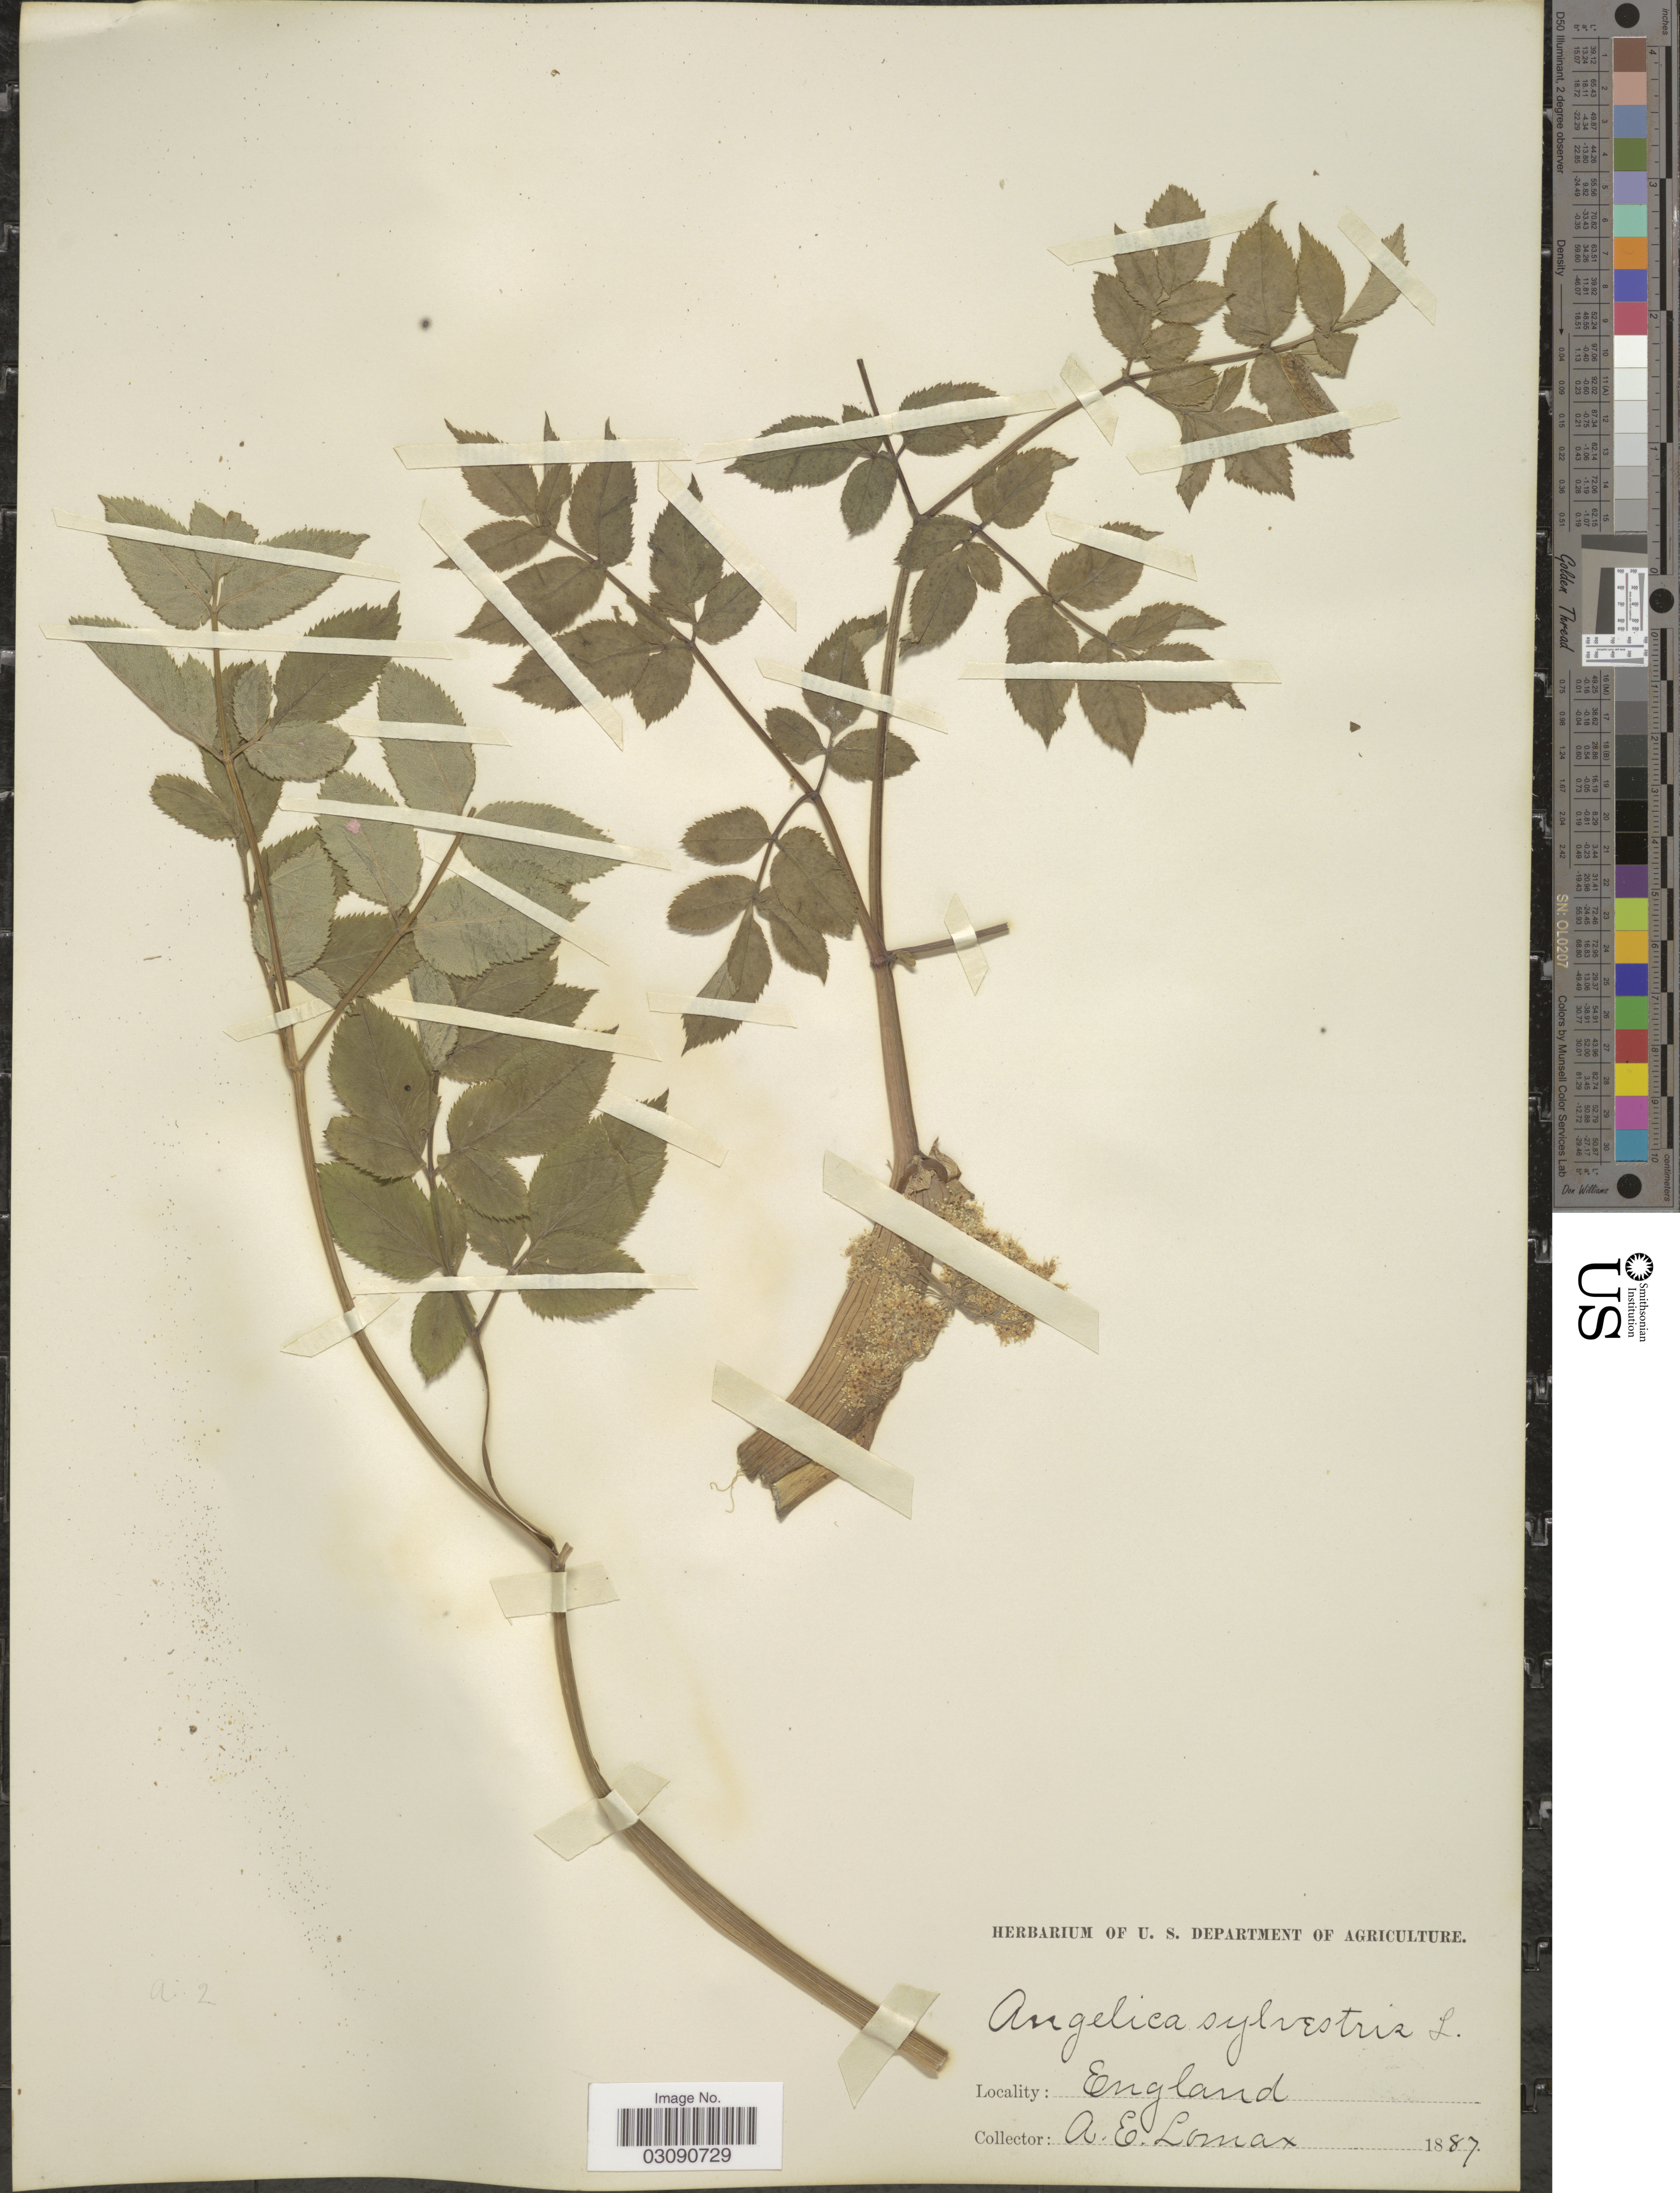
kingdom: Plantae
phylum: Tracheophyta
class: Magnoliopsida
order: Apiales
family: Apiaceae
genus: Angelica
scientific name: Angelica sylvestris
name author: L.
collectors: A. Lomax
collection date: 1887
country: United Kingdom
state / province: England